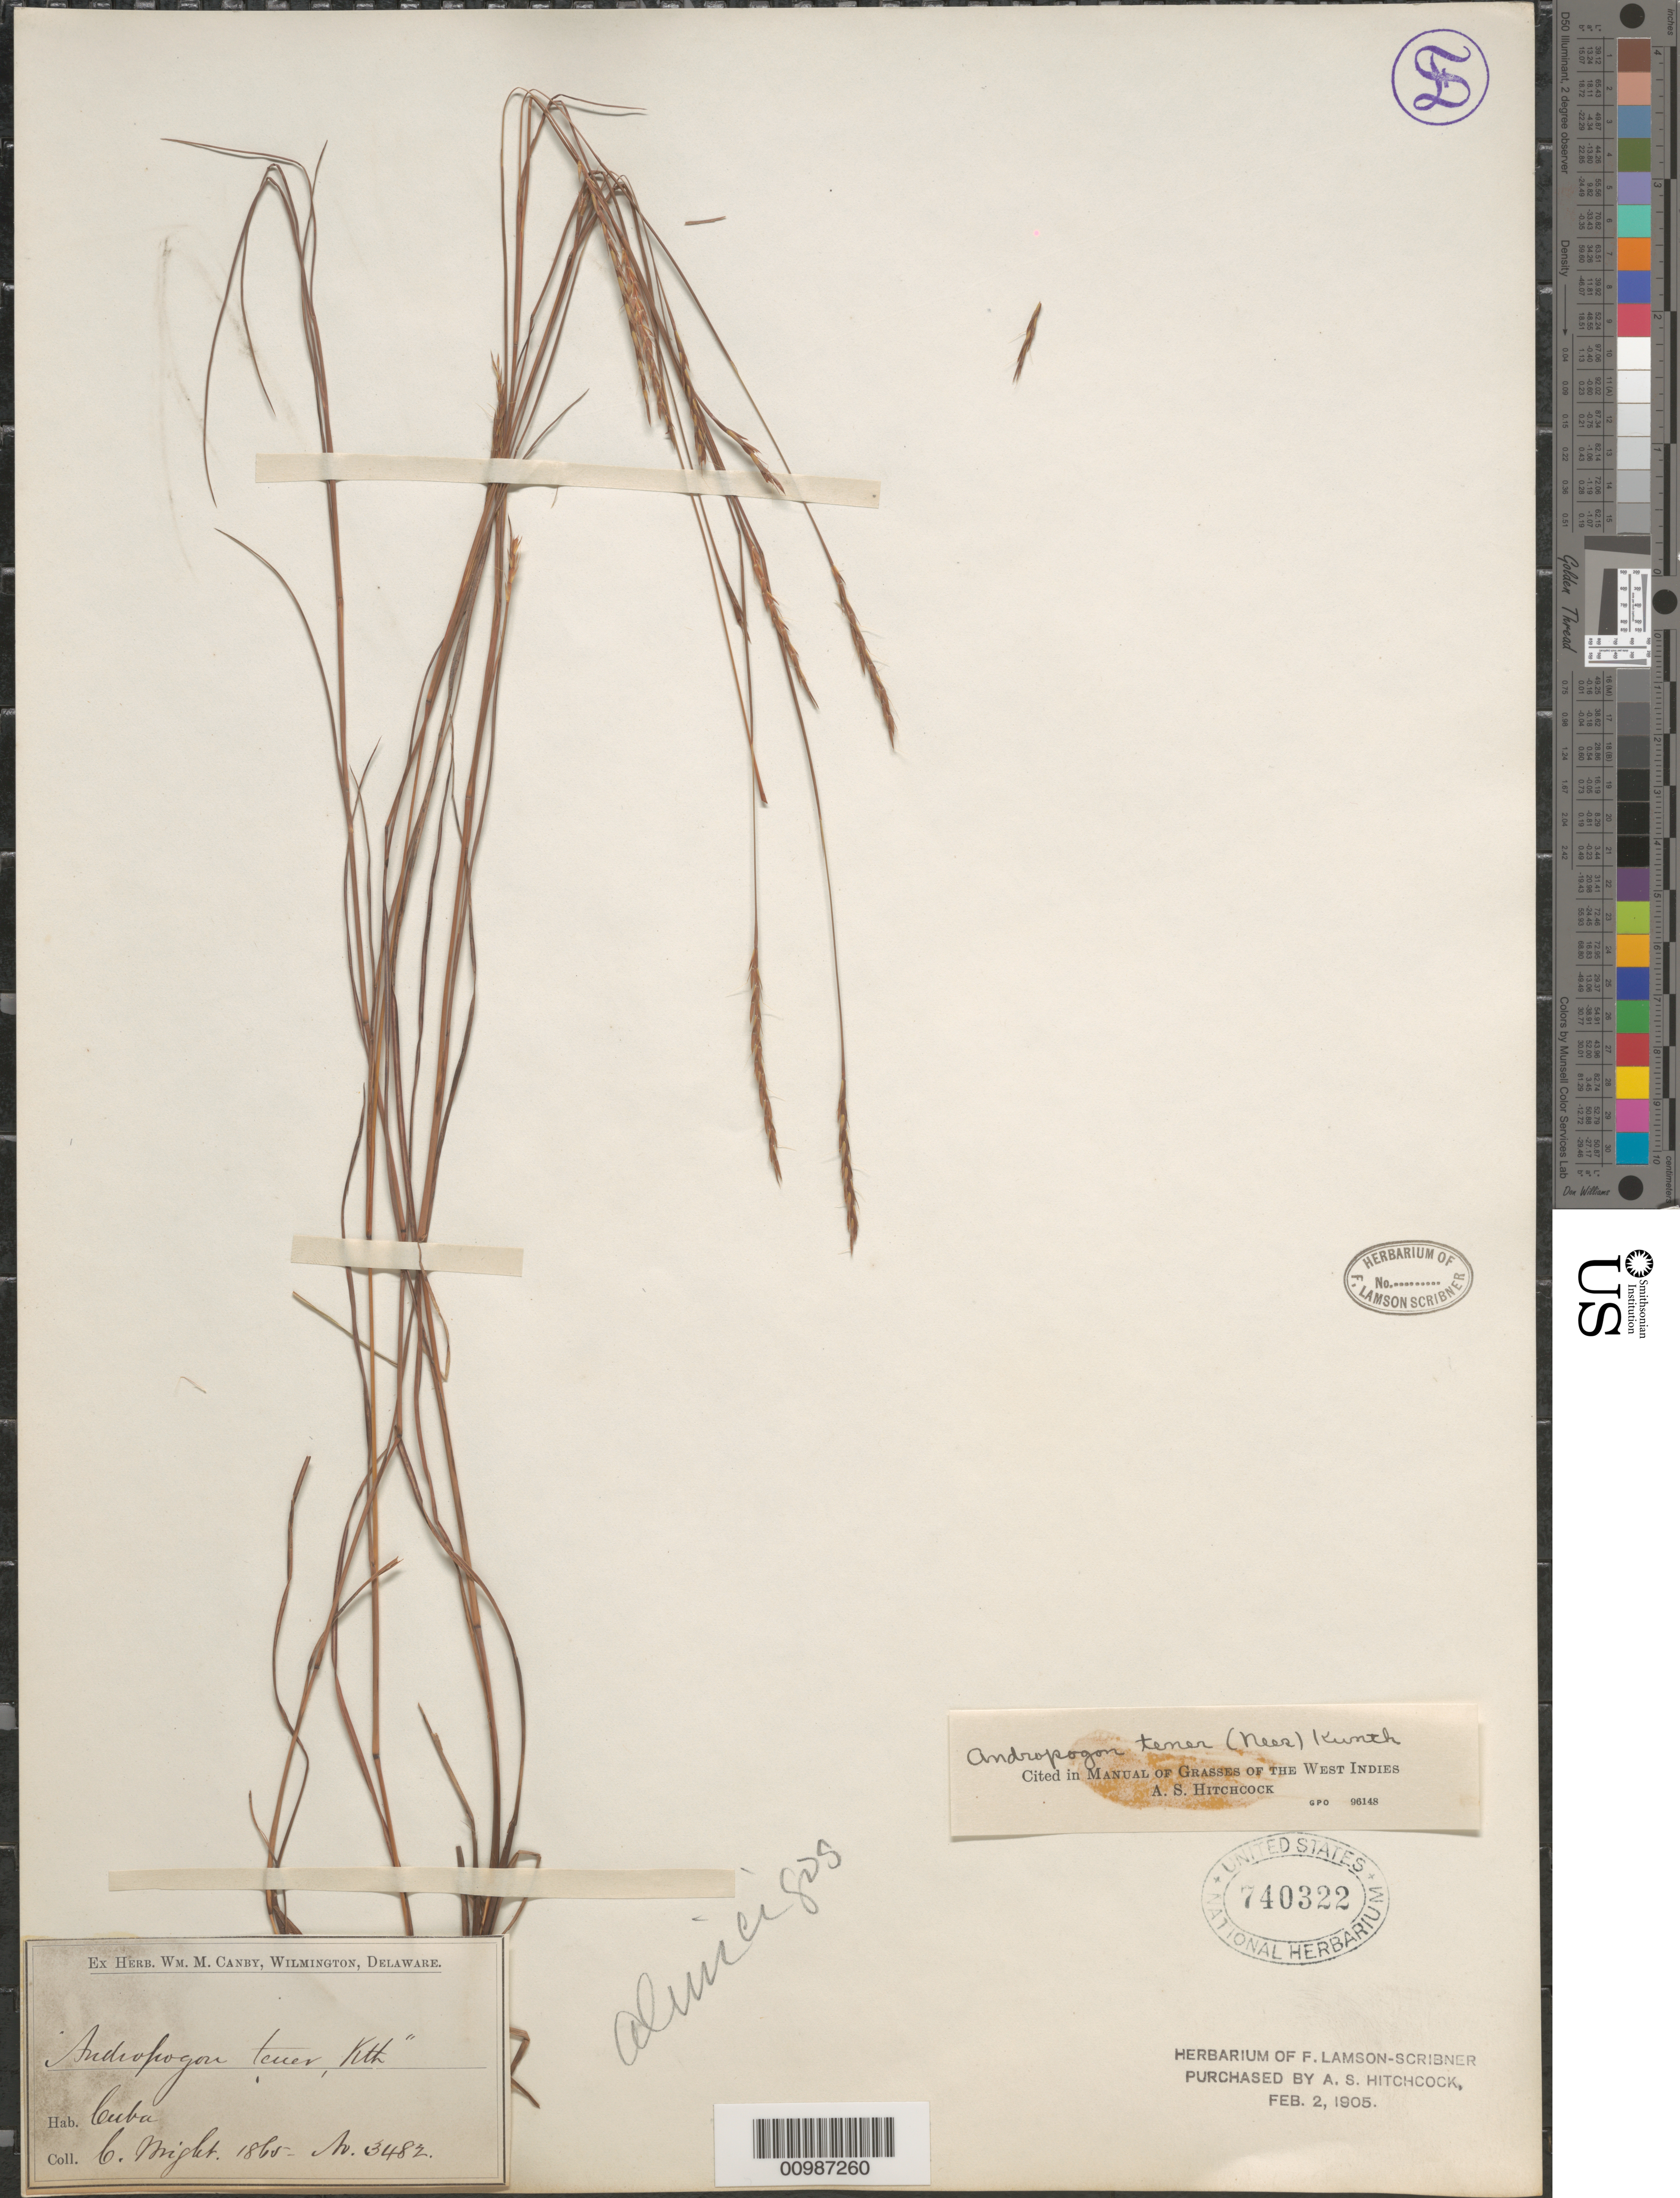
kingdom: Plantae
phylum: Tracheophyta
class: Liliopsida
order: Poales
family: Poaceae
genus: Andropogon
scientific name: Andropogon tener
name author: (Nees) Kunth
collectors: C. Wright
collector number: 3482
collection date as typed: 1865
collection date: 1865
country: Cuba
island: Cuba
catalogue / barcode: US 740322